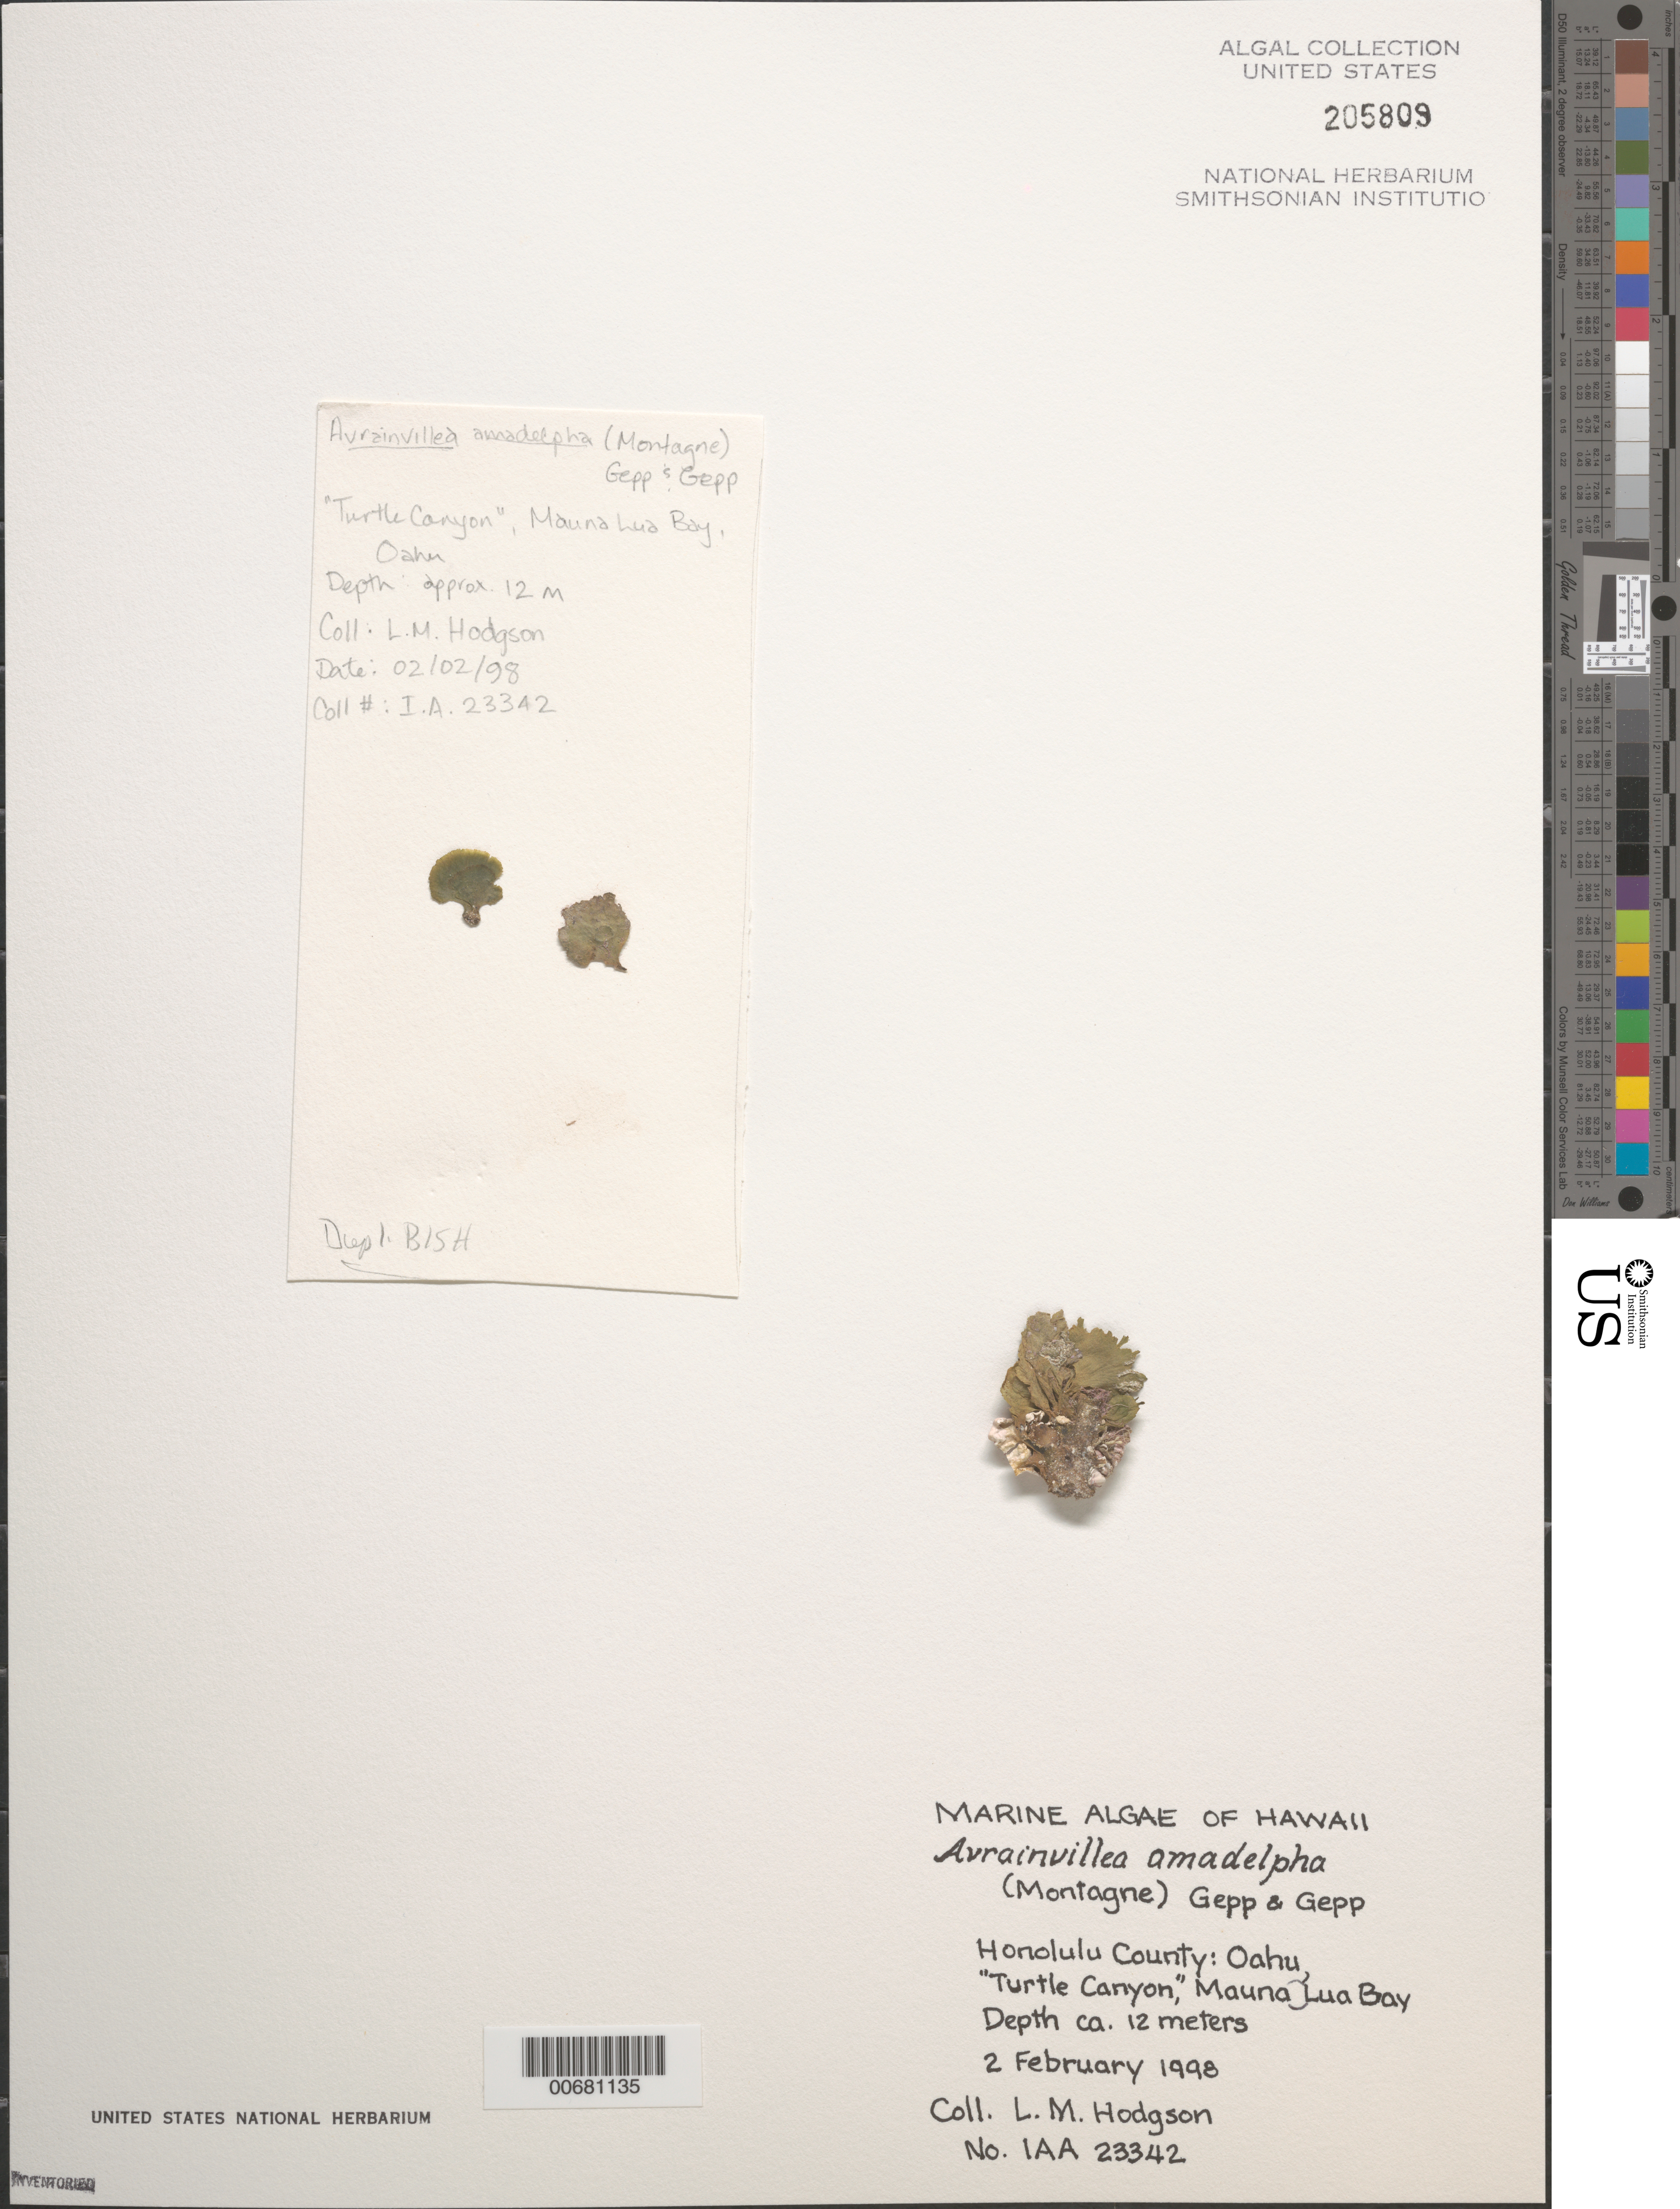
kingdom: Plantae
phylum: Chlorophyta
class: Ulvophyceae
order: Bryopsidales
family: Dichotomosiphonaceae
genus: Avrainvillea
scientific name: Avrainvillea amadelpha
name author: (Mont.) A. Gepp & E. Gepp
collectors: L. M. Hodgson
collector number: IAA 23342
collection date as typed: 02 Feb 1998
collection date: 1998-02-02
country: United States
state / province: Hawaii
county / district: Honolulu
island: Oahu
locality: Maunalua Bay, "Turtle Canyon"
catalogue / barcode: US 205809